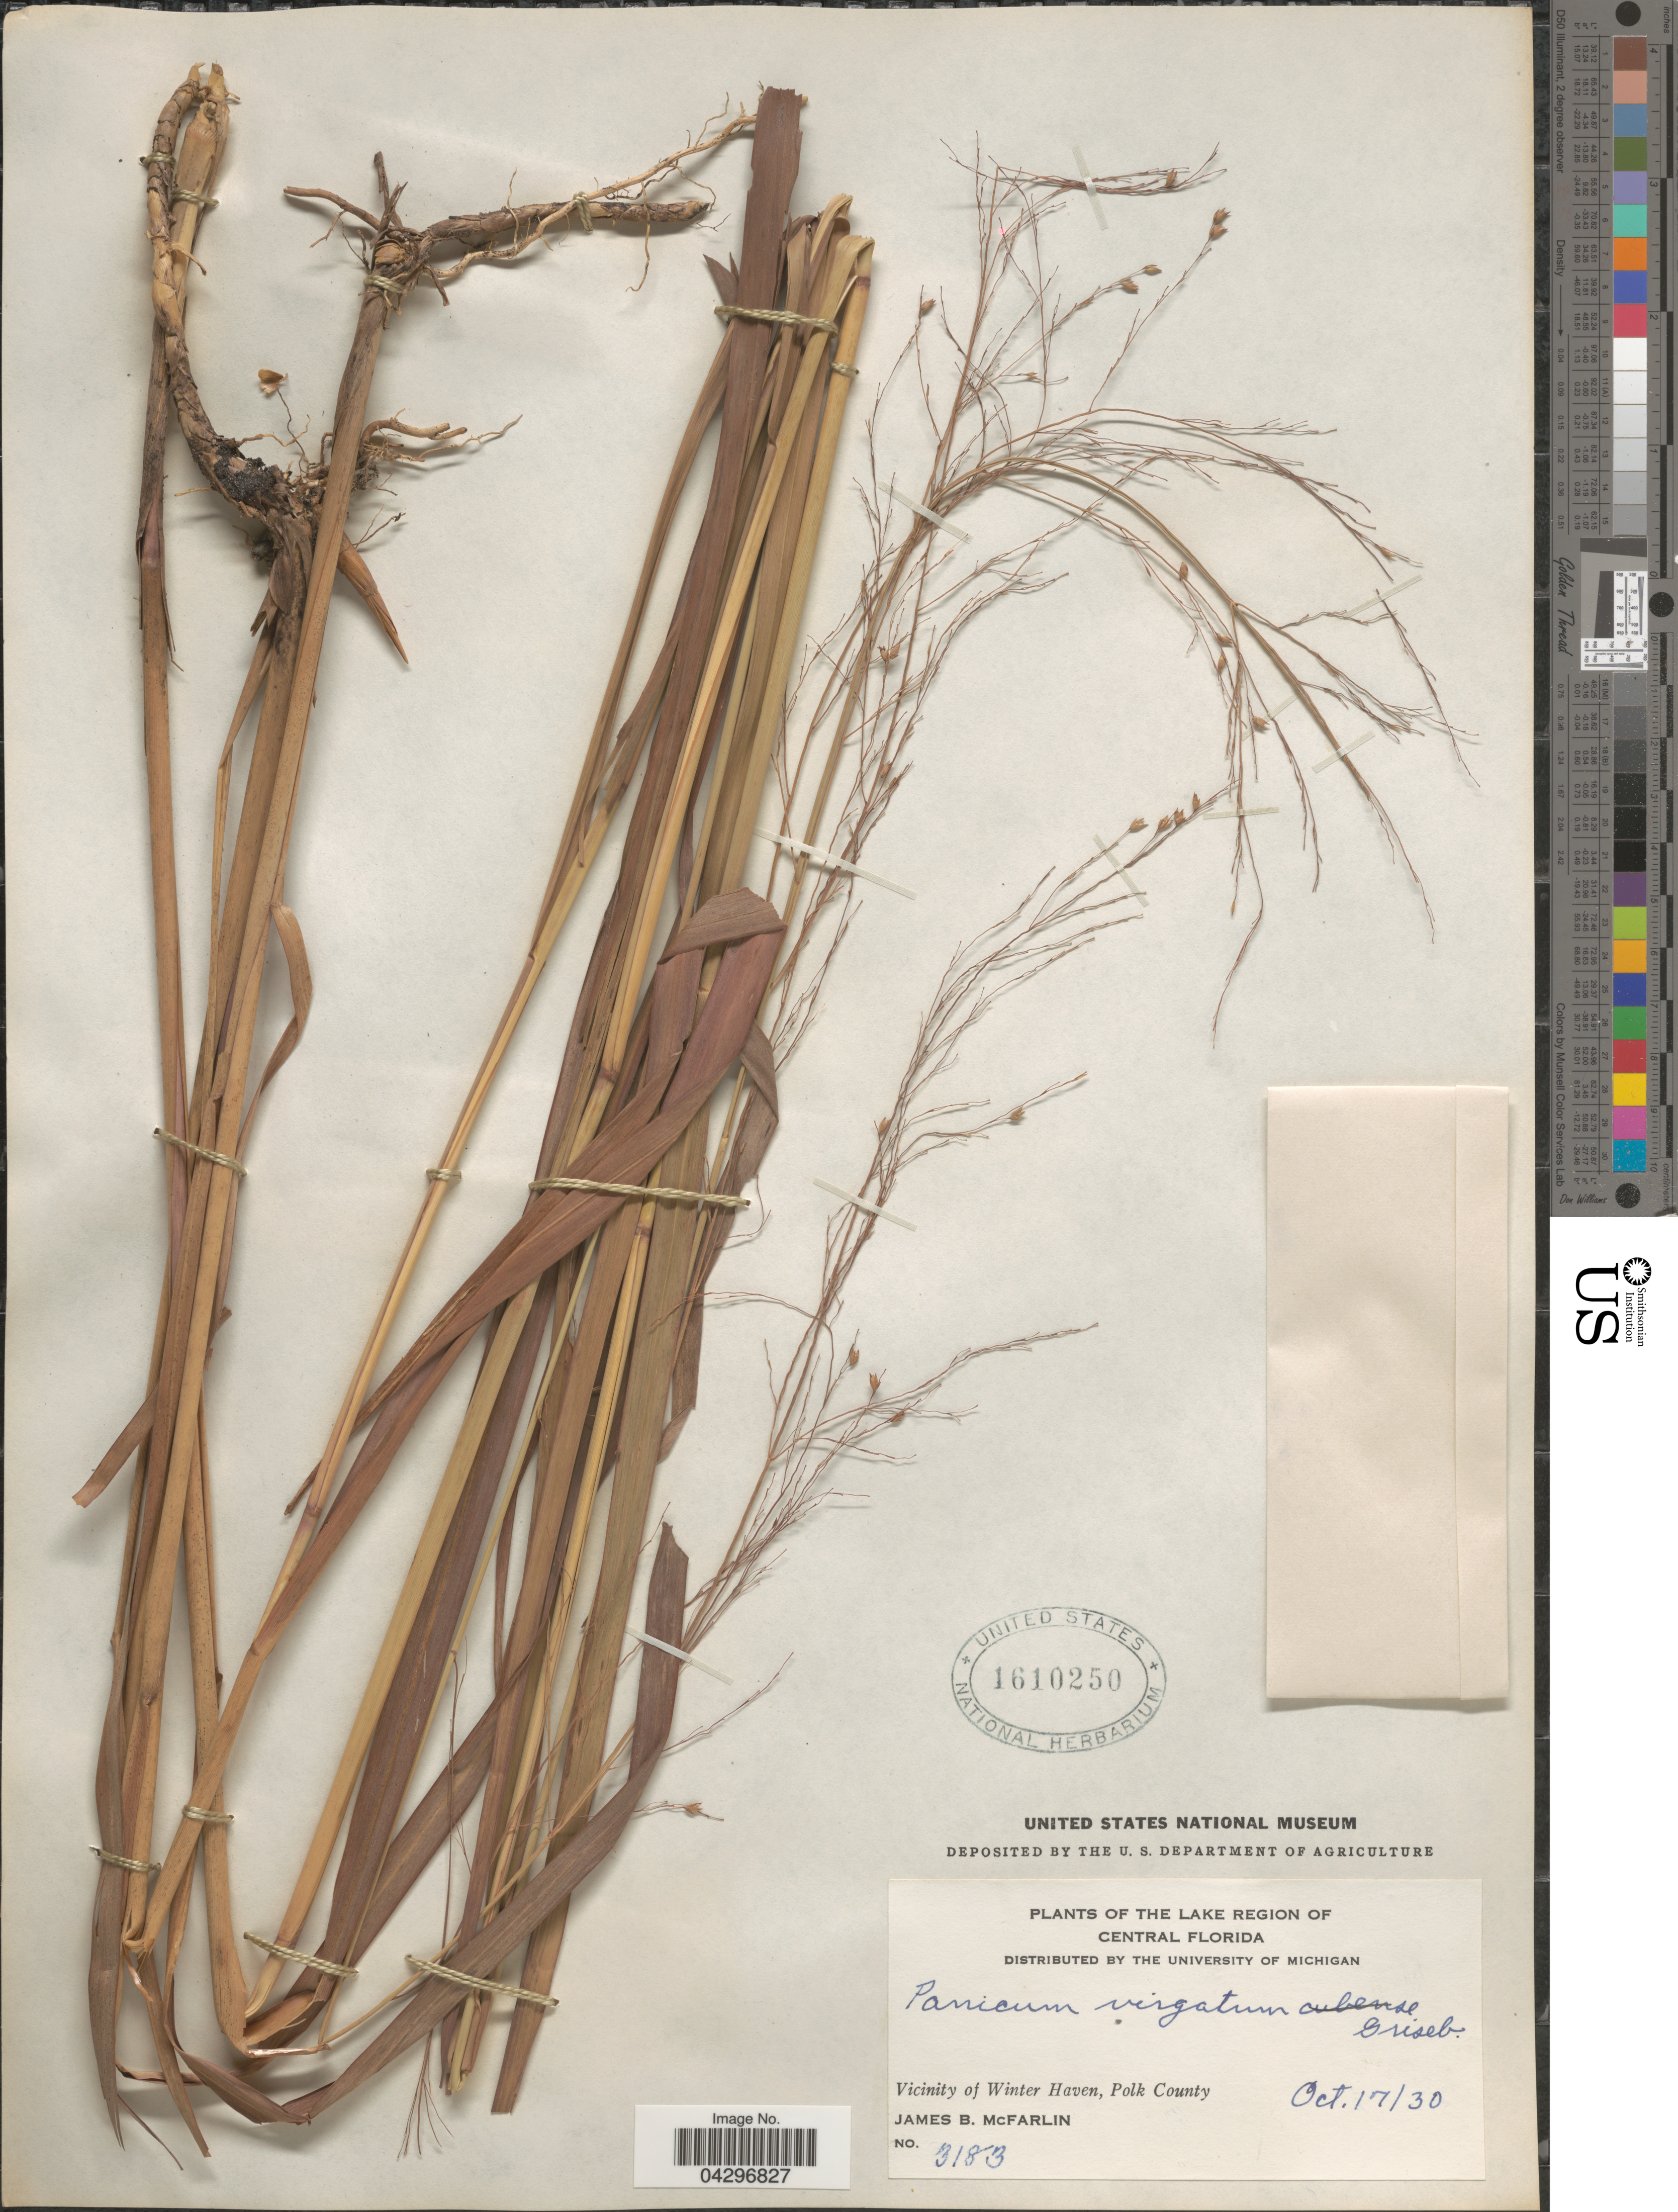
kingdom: Plantae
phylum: Tracheophyta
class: Liliopsida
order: Poales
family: Poaceae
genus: Panicum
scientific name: Panicum virgatum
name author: L.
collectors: J. McFarlin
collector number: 3183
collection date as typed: Transcribed d/m/y: 17/10/30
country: United States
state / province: Florida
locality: The Lake Region of Central Florida. Vicinity of Winter Haven, Polk County.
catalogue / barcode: US 1610250